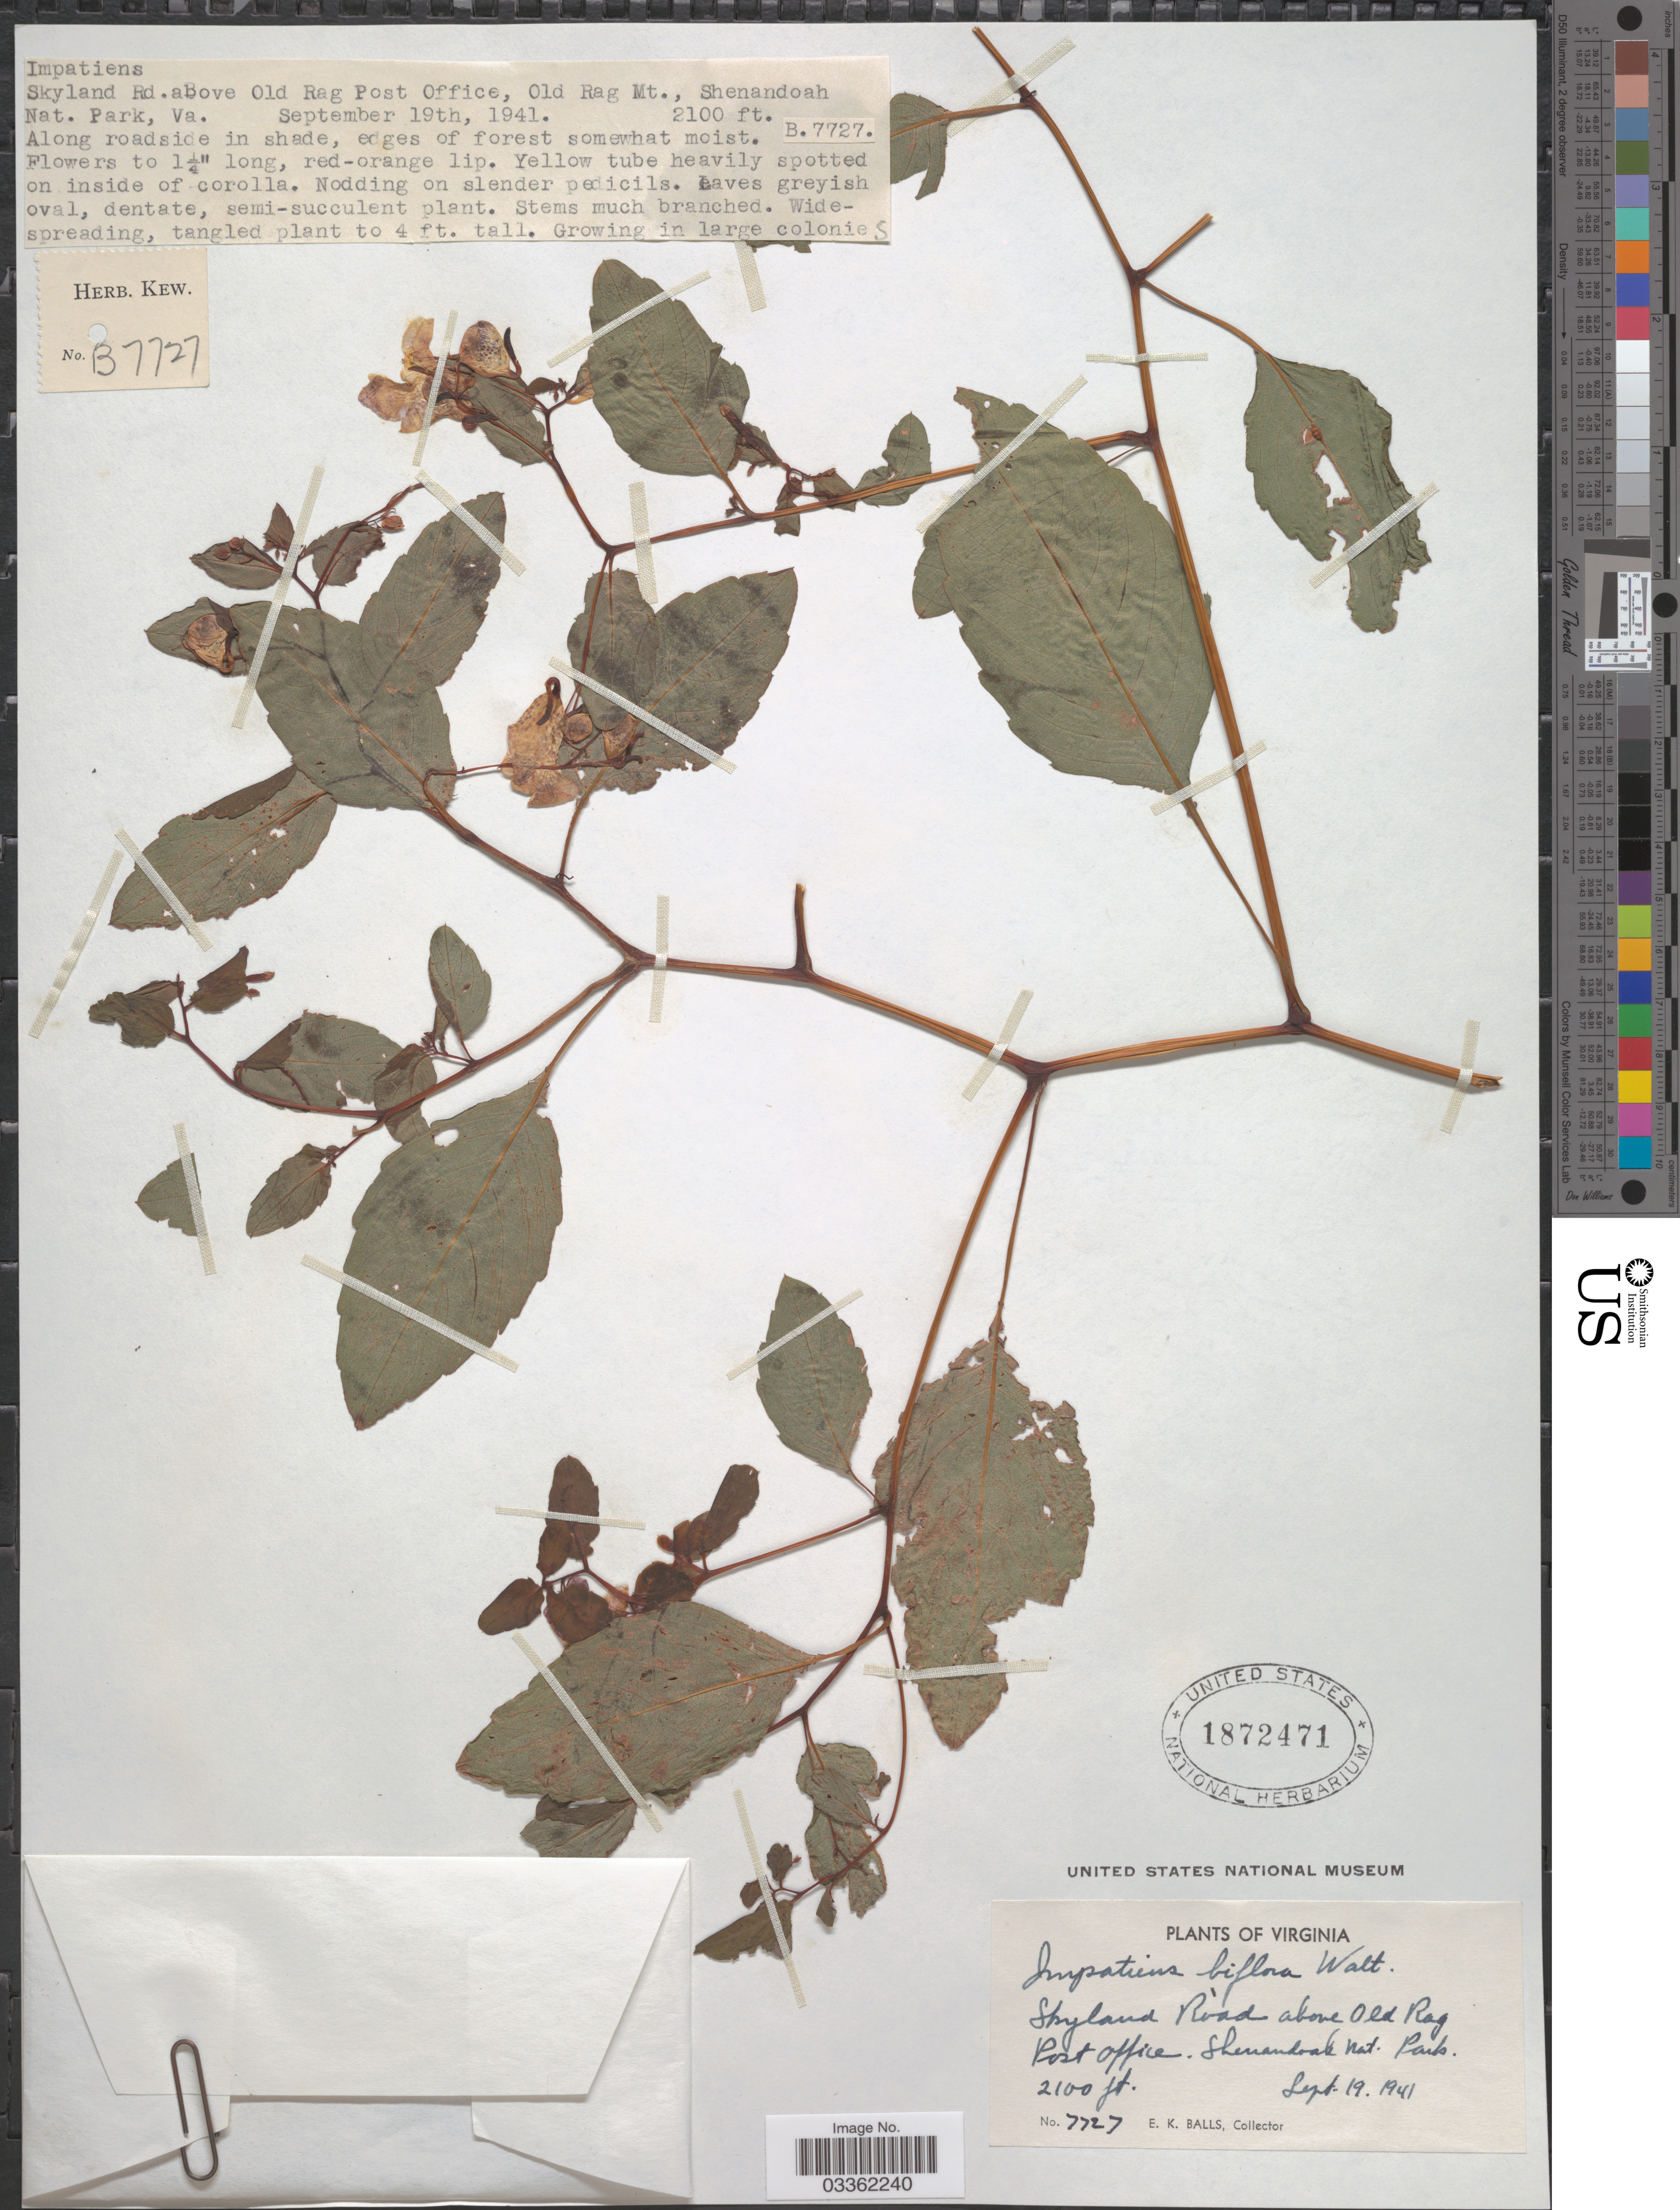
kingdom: Plantae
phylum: Tracheophyta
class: Magnoliopsida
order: Ericales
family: Balsaminaceae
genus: Impatiens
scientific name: Impatiens capensis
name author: Meerb.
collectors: E. K. Balls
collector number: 7727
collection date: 1941-09-19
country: United States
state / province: Virginia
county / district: Madison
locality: Skyland Road above Old Rag Post Office, Old Rag Mt., Shenandoah Nat. Park.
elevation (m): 640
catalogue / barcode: US 1872471